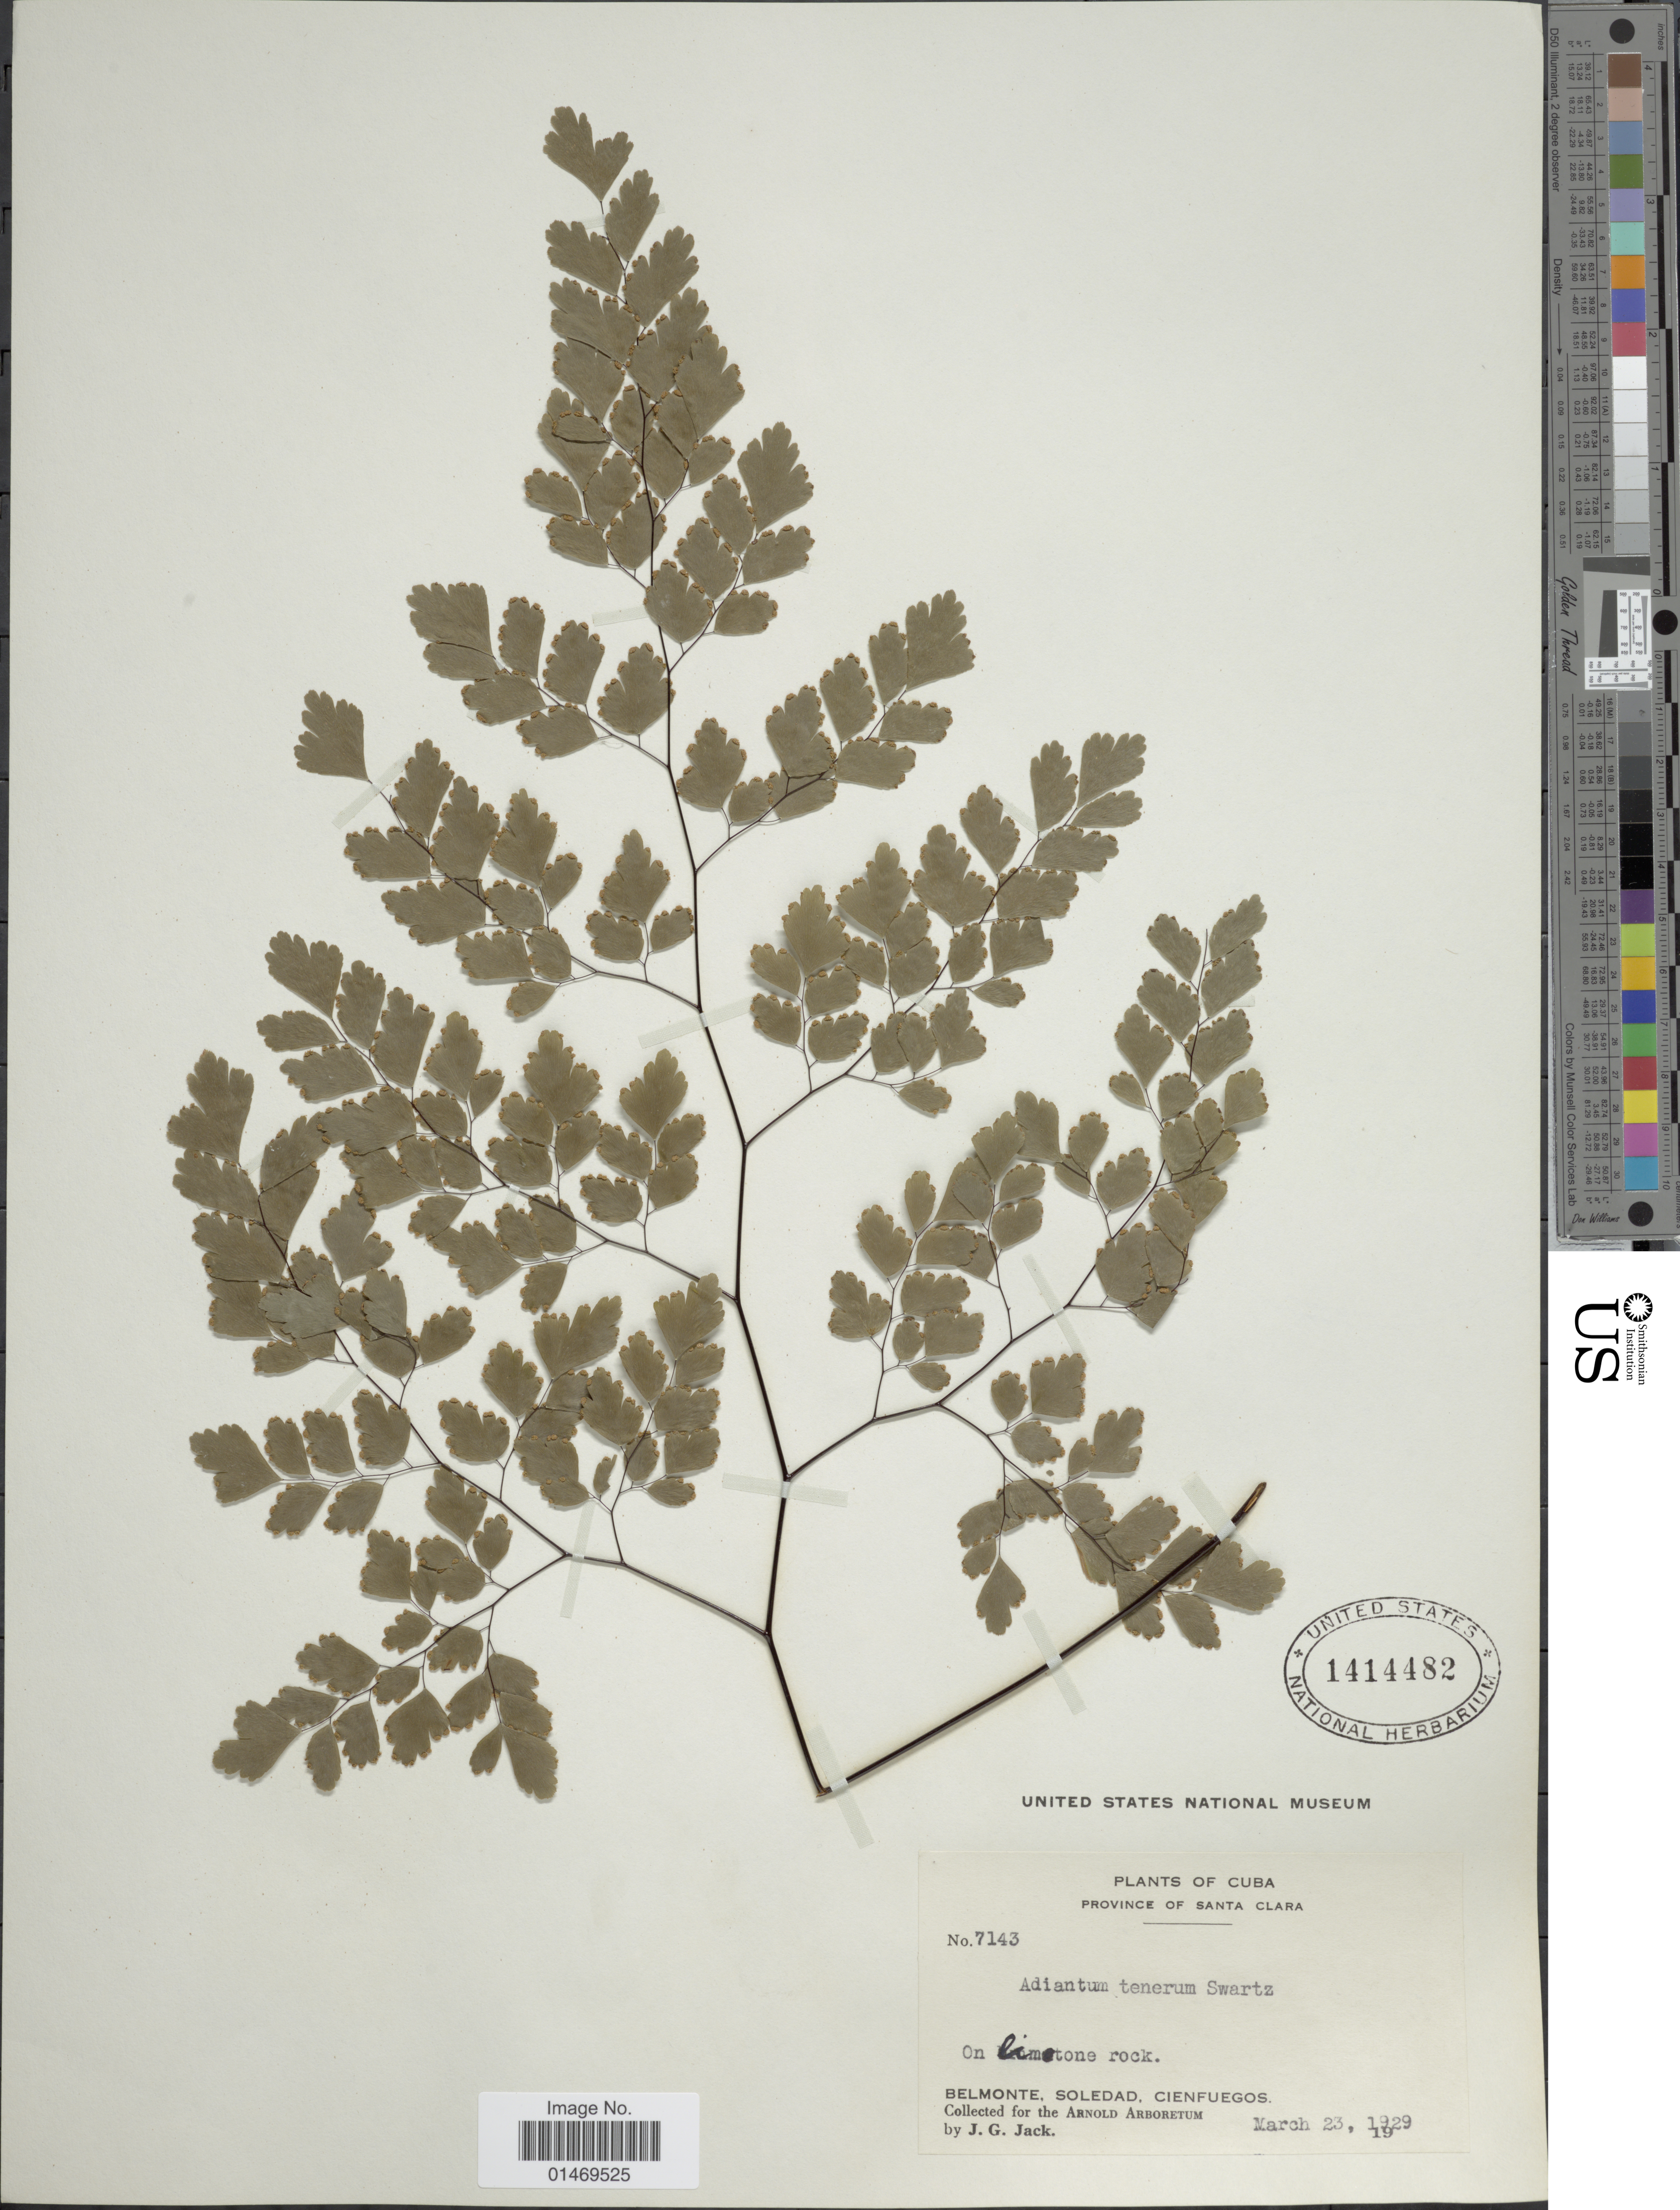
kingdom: Plantae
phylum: Tracheophyta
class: Polypodiopsida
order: Polypodiales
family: Pteridaceae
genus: Adiantum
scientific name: Adiantum tenerum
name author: Sw.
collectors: J. G. Jack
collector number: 7143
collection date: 1929-03-23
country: Cuba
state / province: Las Villas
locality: Province of Santa Clara, Belmonte, Soledad, Cienfuegos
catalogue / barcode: US 1414482